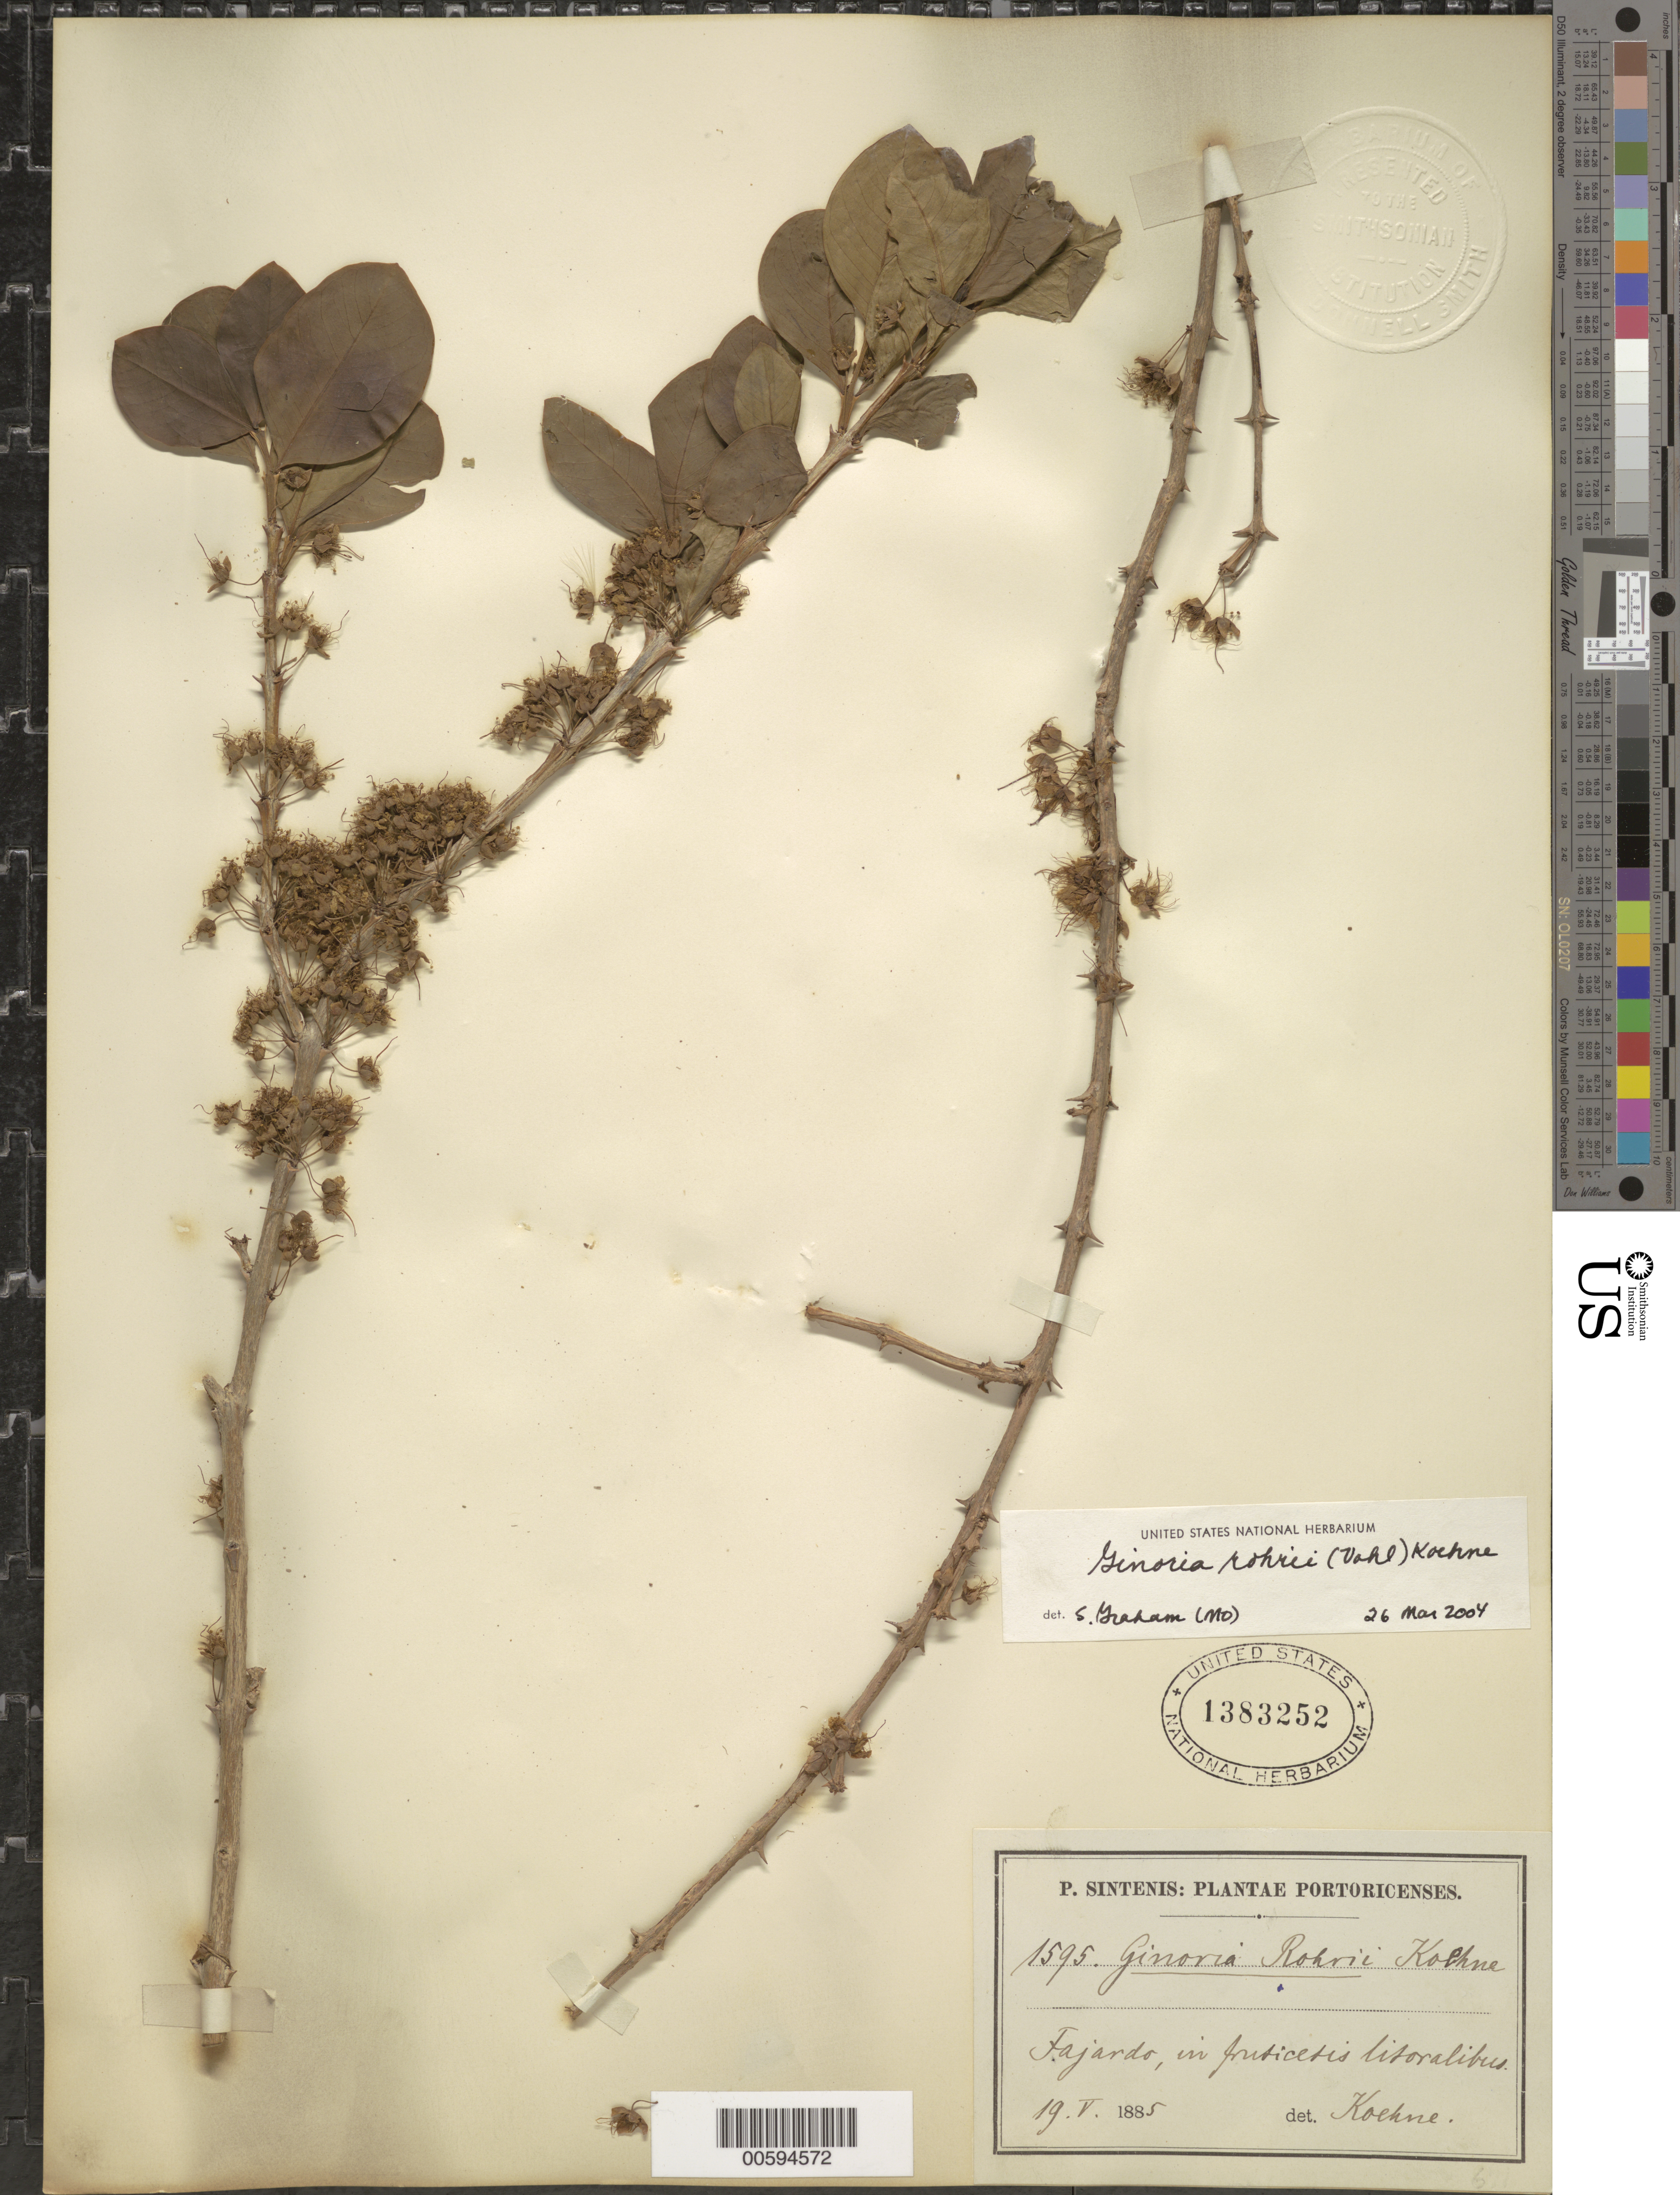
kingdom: Plantae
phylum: Tracheophyta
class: Magnoliopsida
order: Myrtales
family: Lythraceae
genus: Ginoria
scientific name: Ginoria rohrii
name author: (Vahl) Koehne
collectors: P. Sintenis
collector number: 1595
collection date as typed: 19 May 1885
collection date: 1885-05-19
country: Puerto Rico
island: Greater Antilles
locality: Fajardo, in fruticetis litoralibus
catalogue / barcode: US 1383252